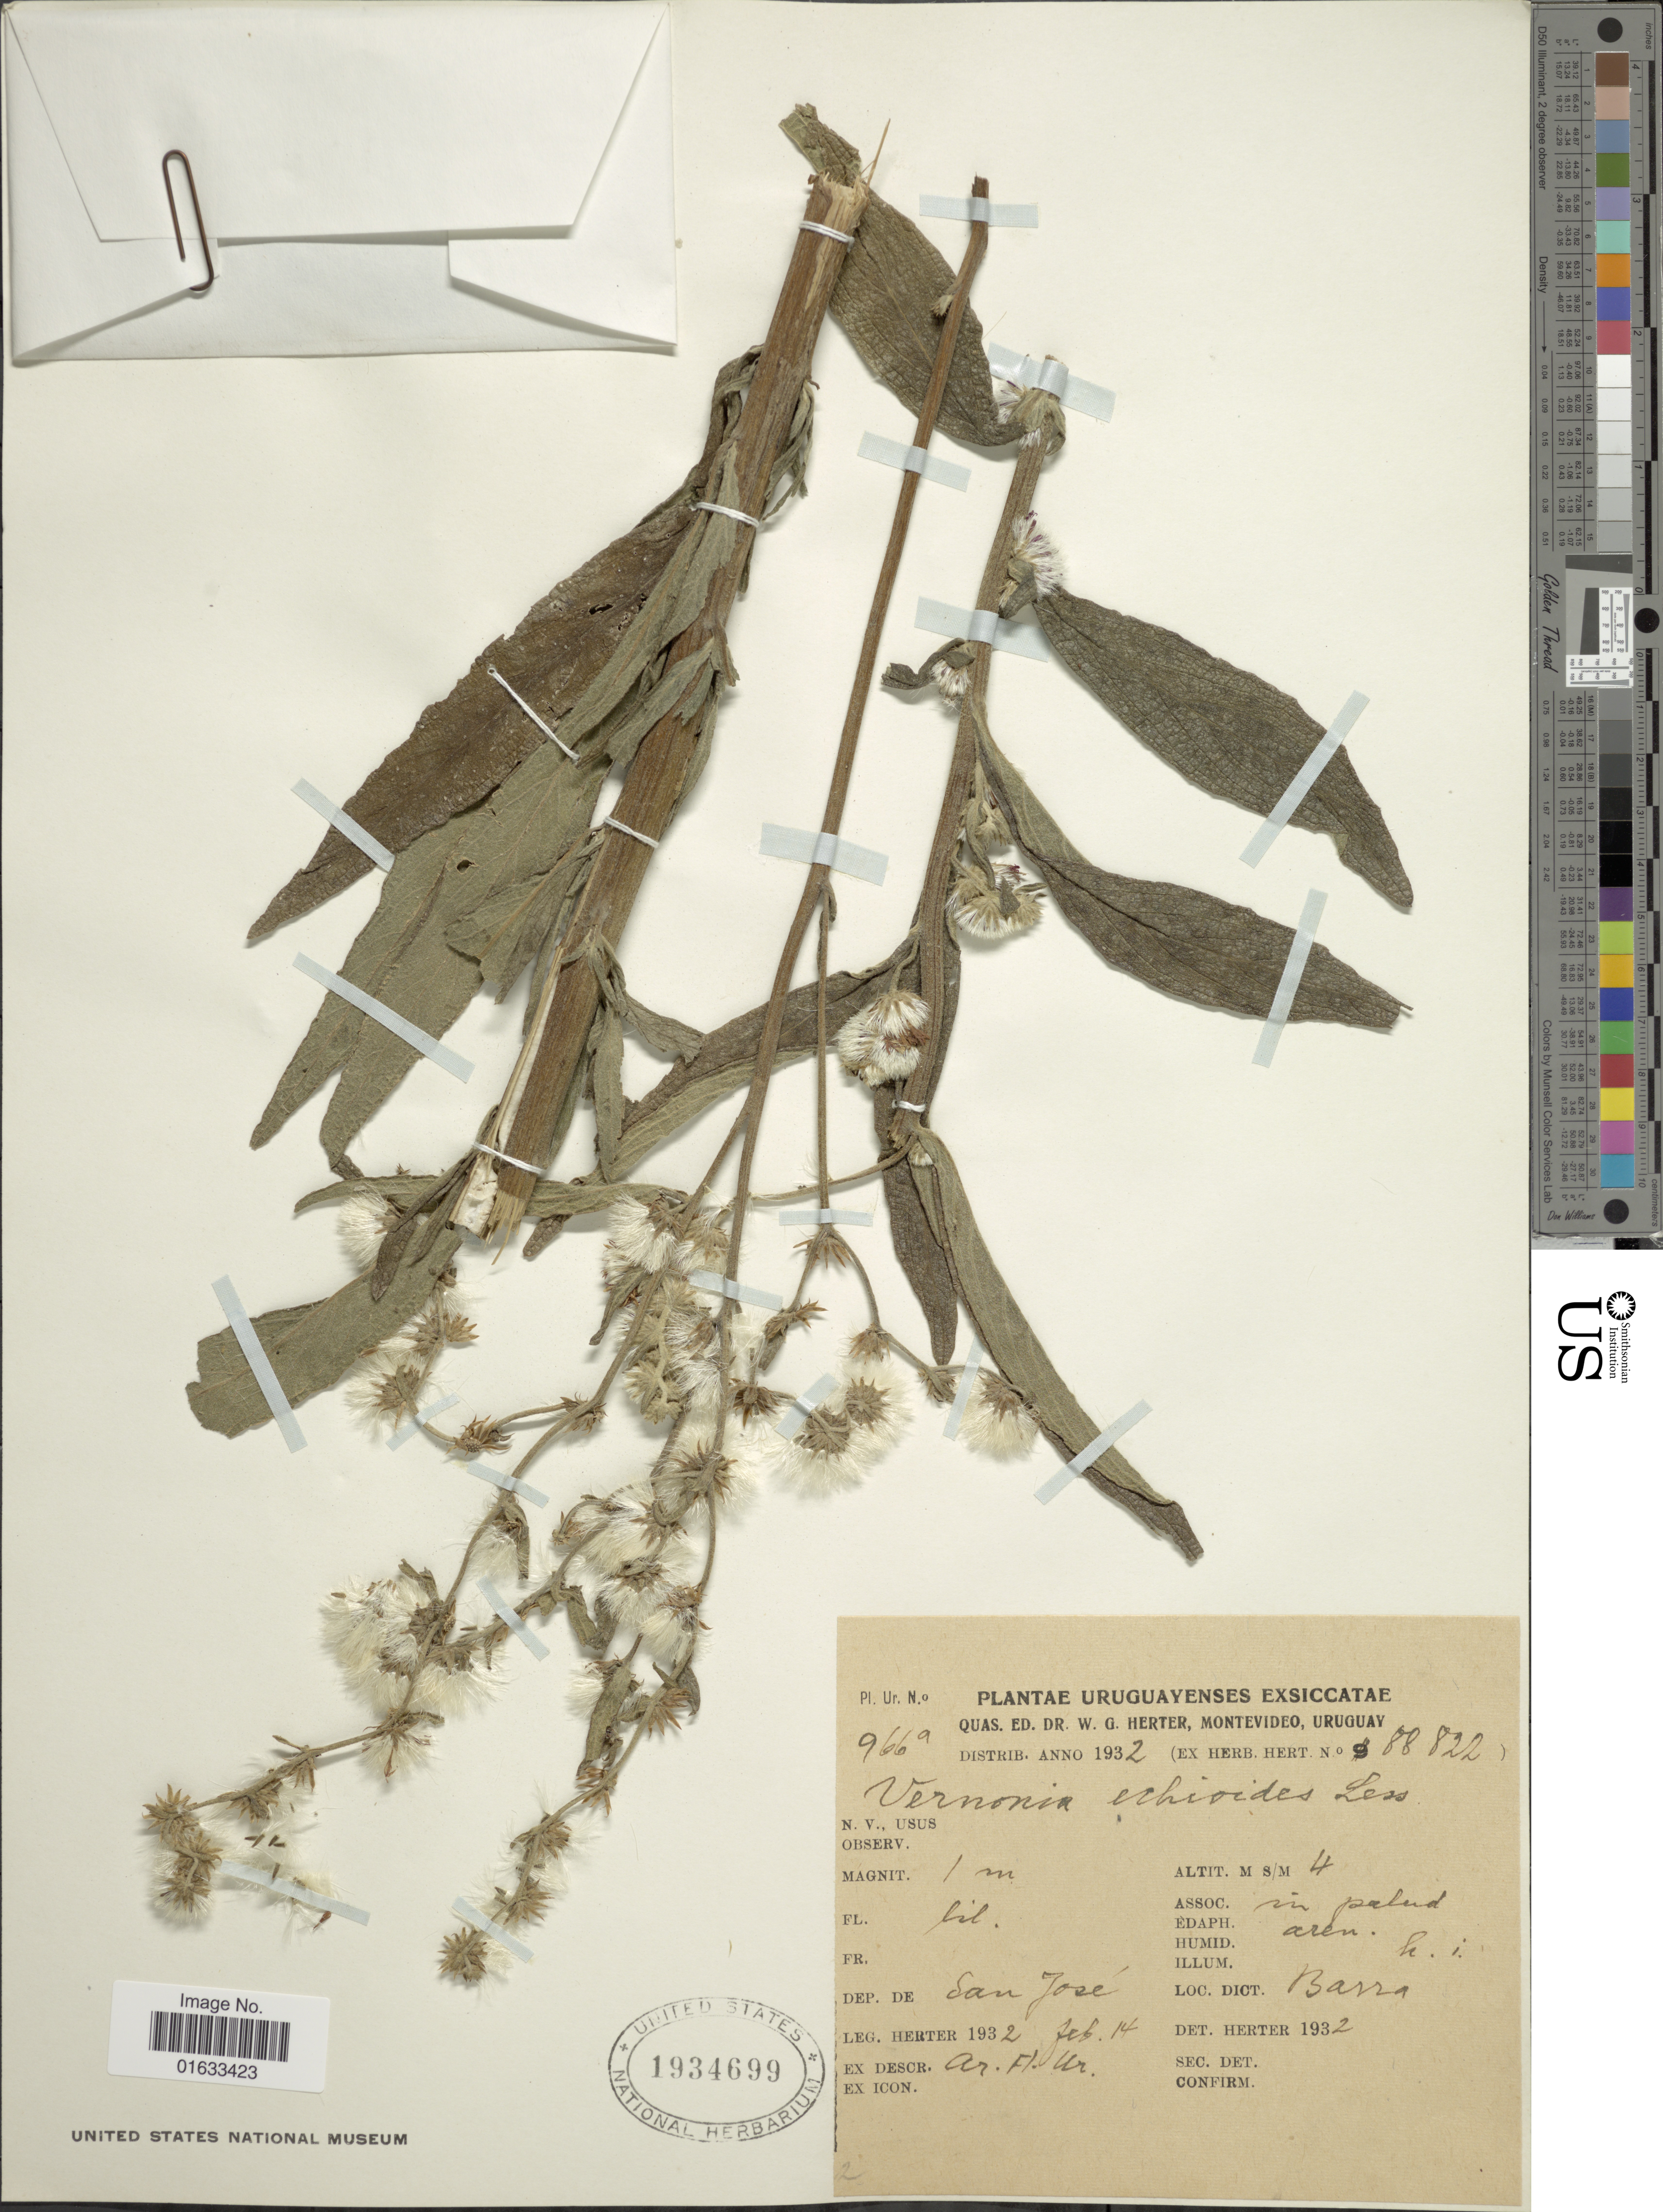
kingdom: Plantae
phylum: Tracheophyta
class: Magnoliopsida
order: Asterales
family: Asteraceae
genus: Chrysolaena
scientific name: Chrysolaena platensis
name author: (Spreng.) H. Rob.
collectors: W. G. Herter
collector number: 966a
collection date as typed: Transcribed d/m/y: 2/2/14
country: Uruguay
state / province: San Jose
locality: Uruguayenses, Dep. de San Jose, Loc. Dict. Barra.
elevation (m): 4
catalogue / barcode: US 1934699